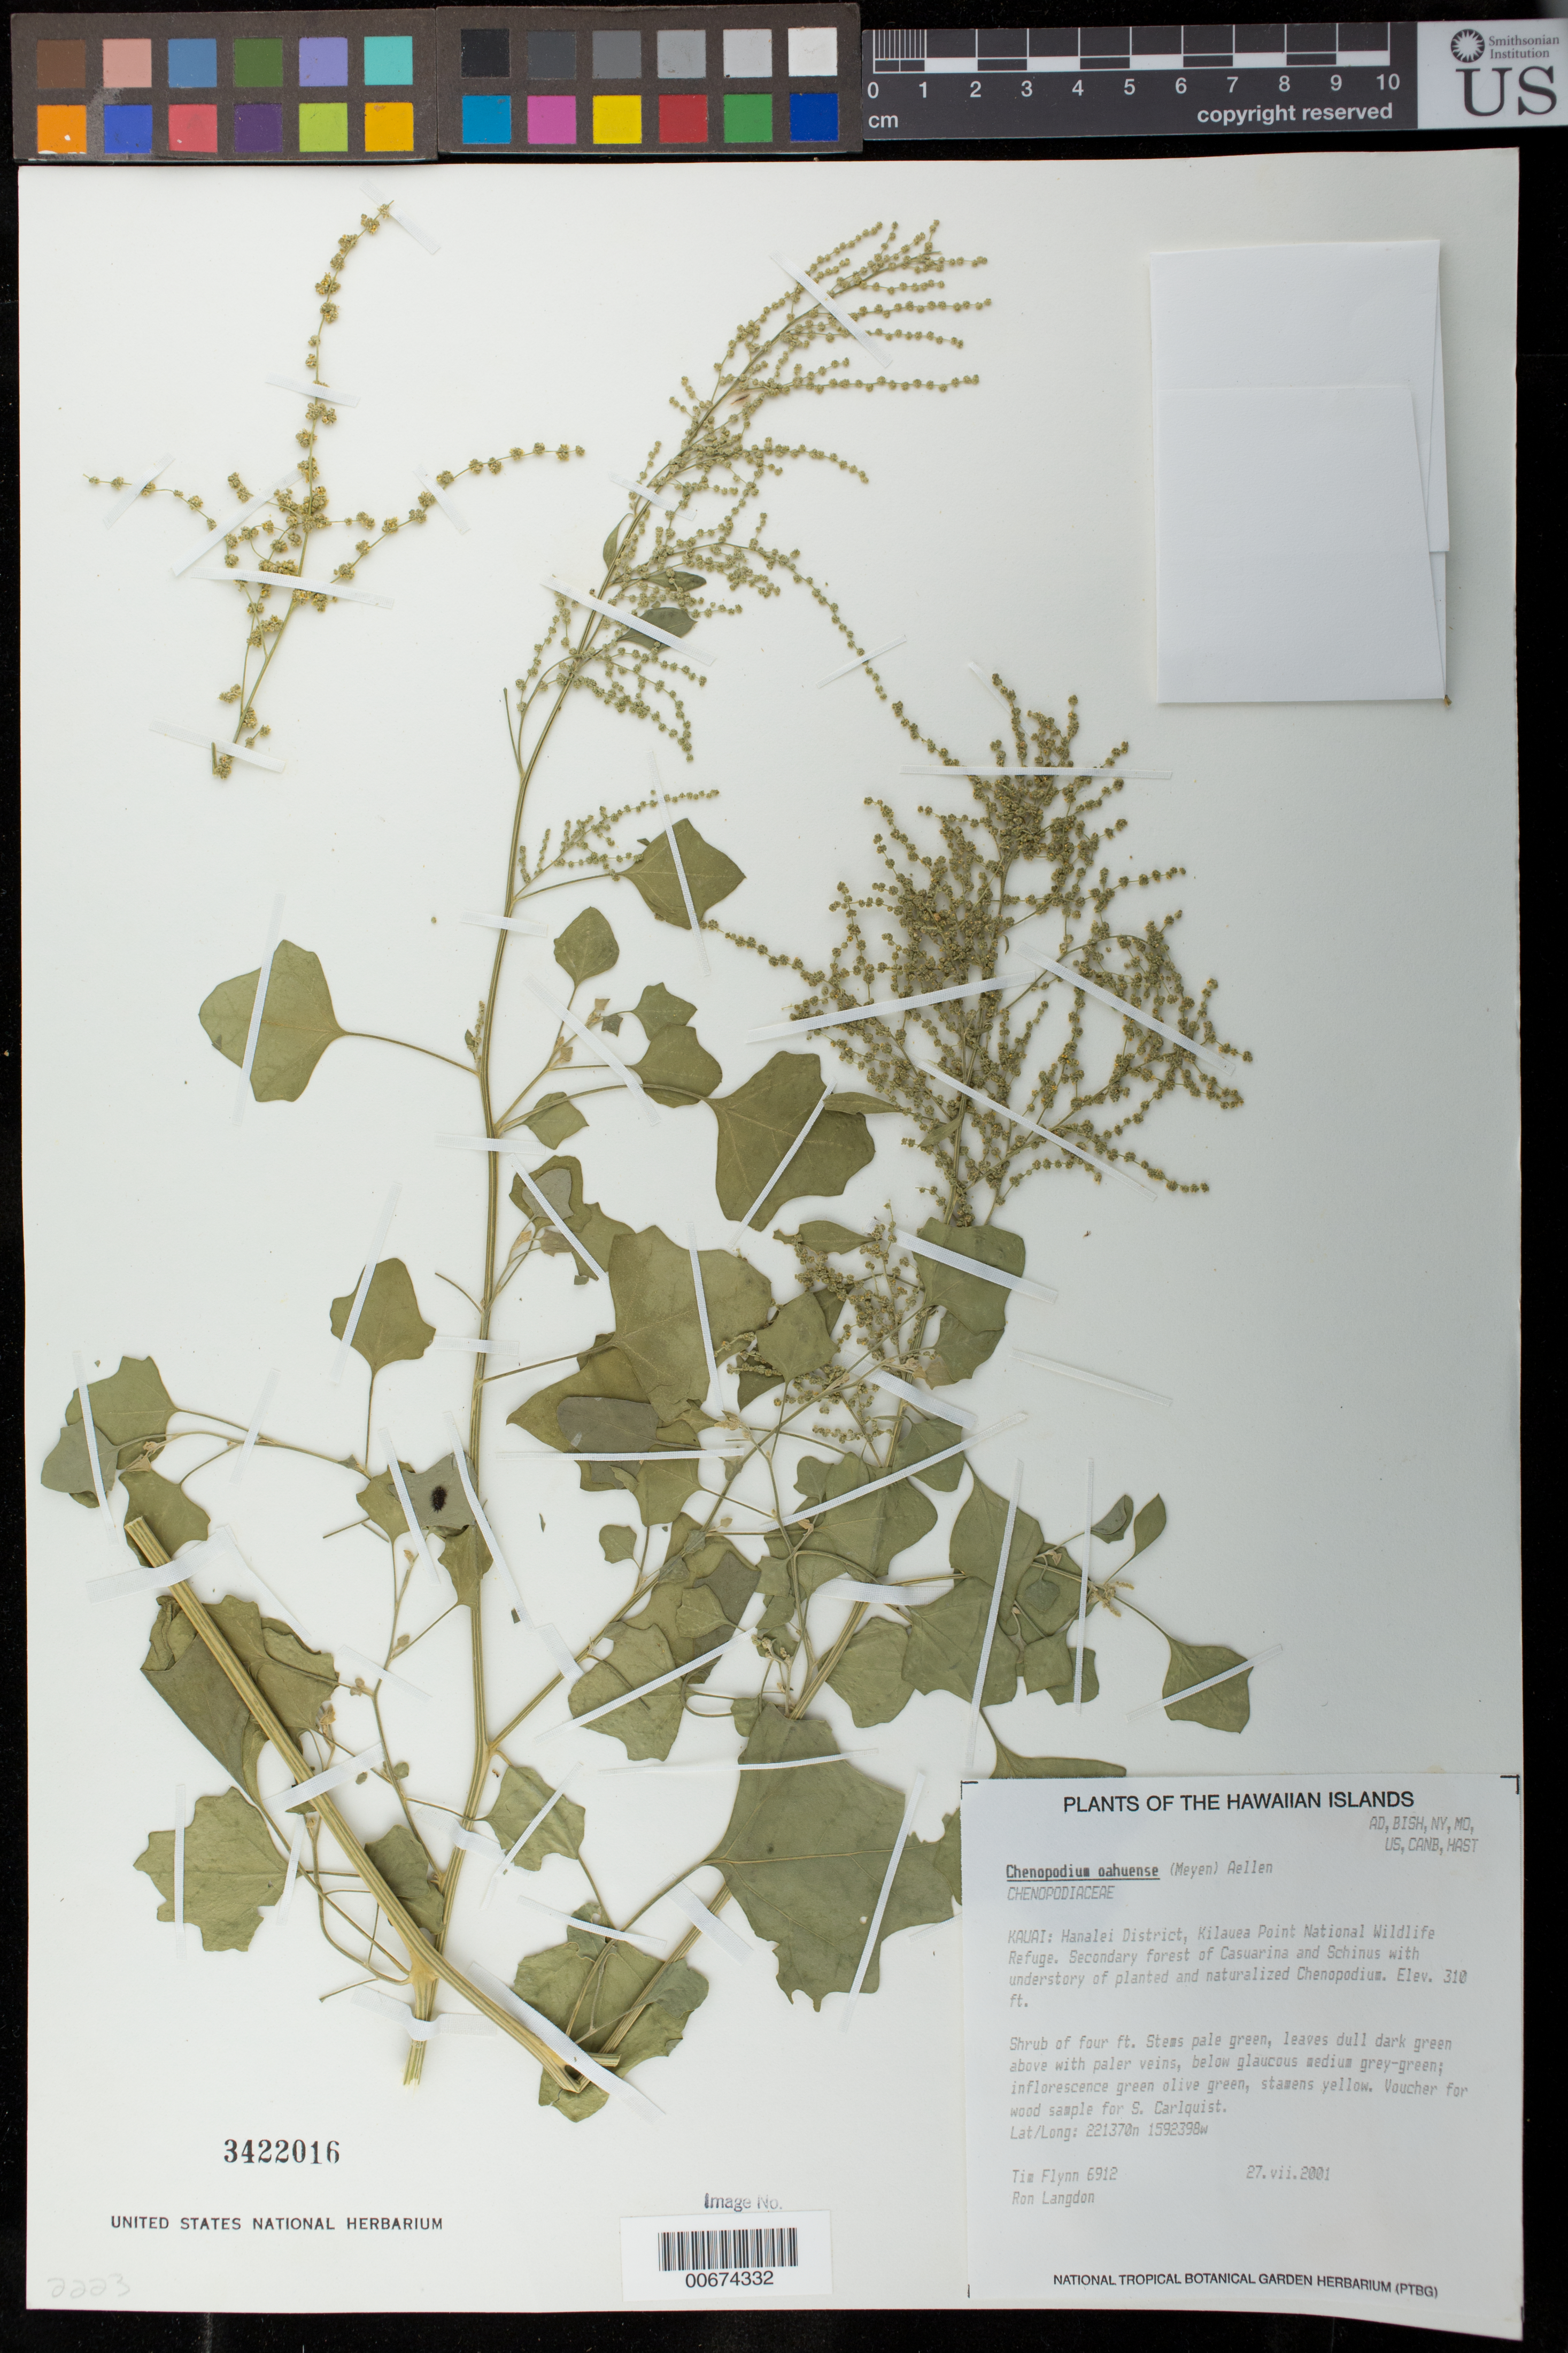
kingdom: Plantae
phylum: Tracheophyta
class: Magnoliopsida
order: Caryophyllales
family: Amaranthaceae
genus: Chenopodium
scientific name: Chenopodium oahuense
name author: (Meyen) Aellen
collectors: T. W. Flynn & R. Langdon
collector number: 6912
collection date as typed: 27 Jul 2001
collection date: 2001-07-27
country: United States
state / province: Hawaii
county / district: Kauai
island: Kaua'i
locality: Hanalei Distr., Kilauea Point National Wildlife Refuge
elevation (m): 94.5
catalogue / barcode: US 3422016